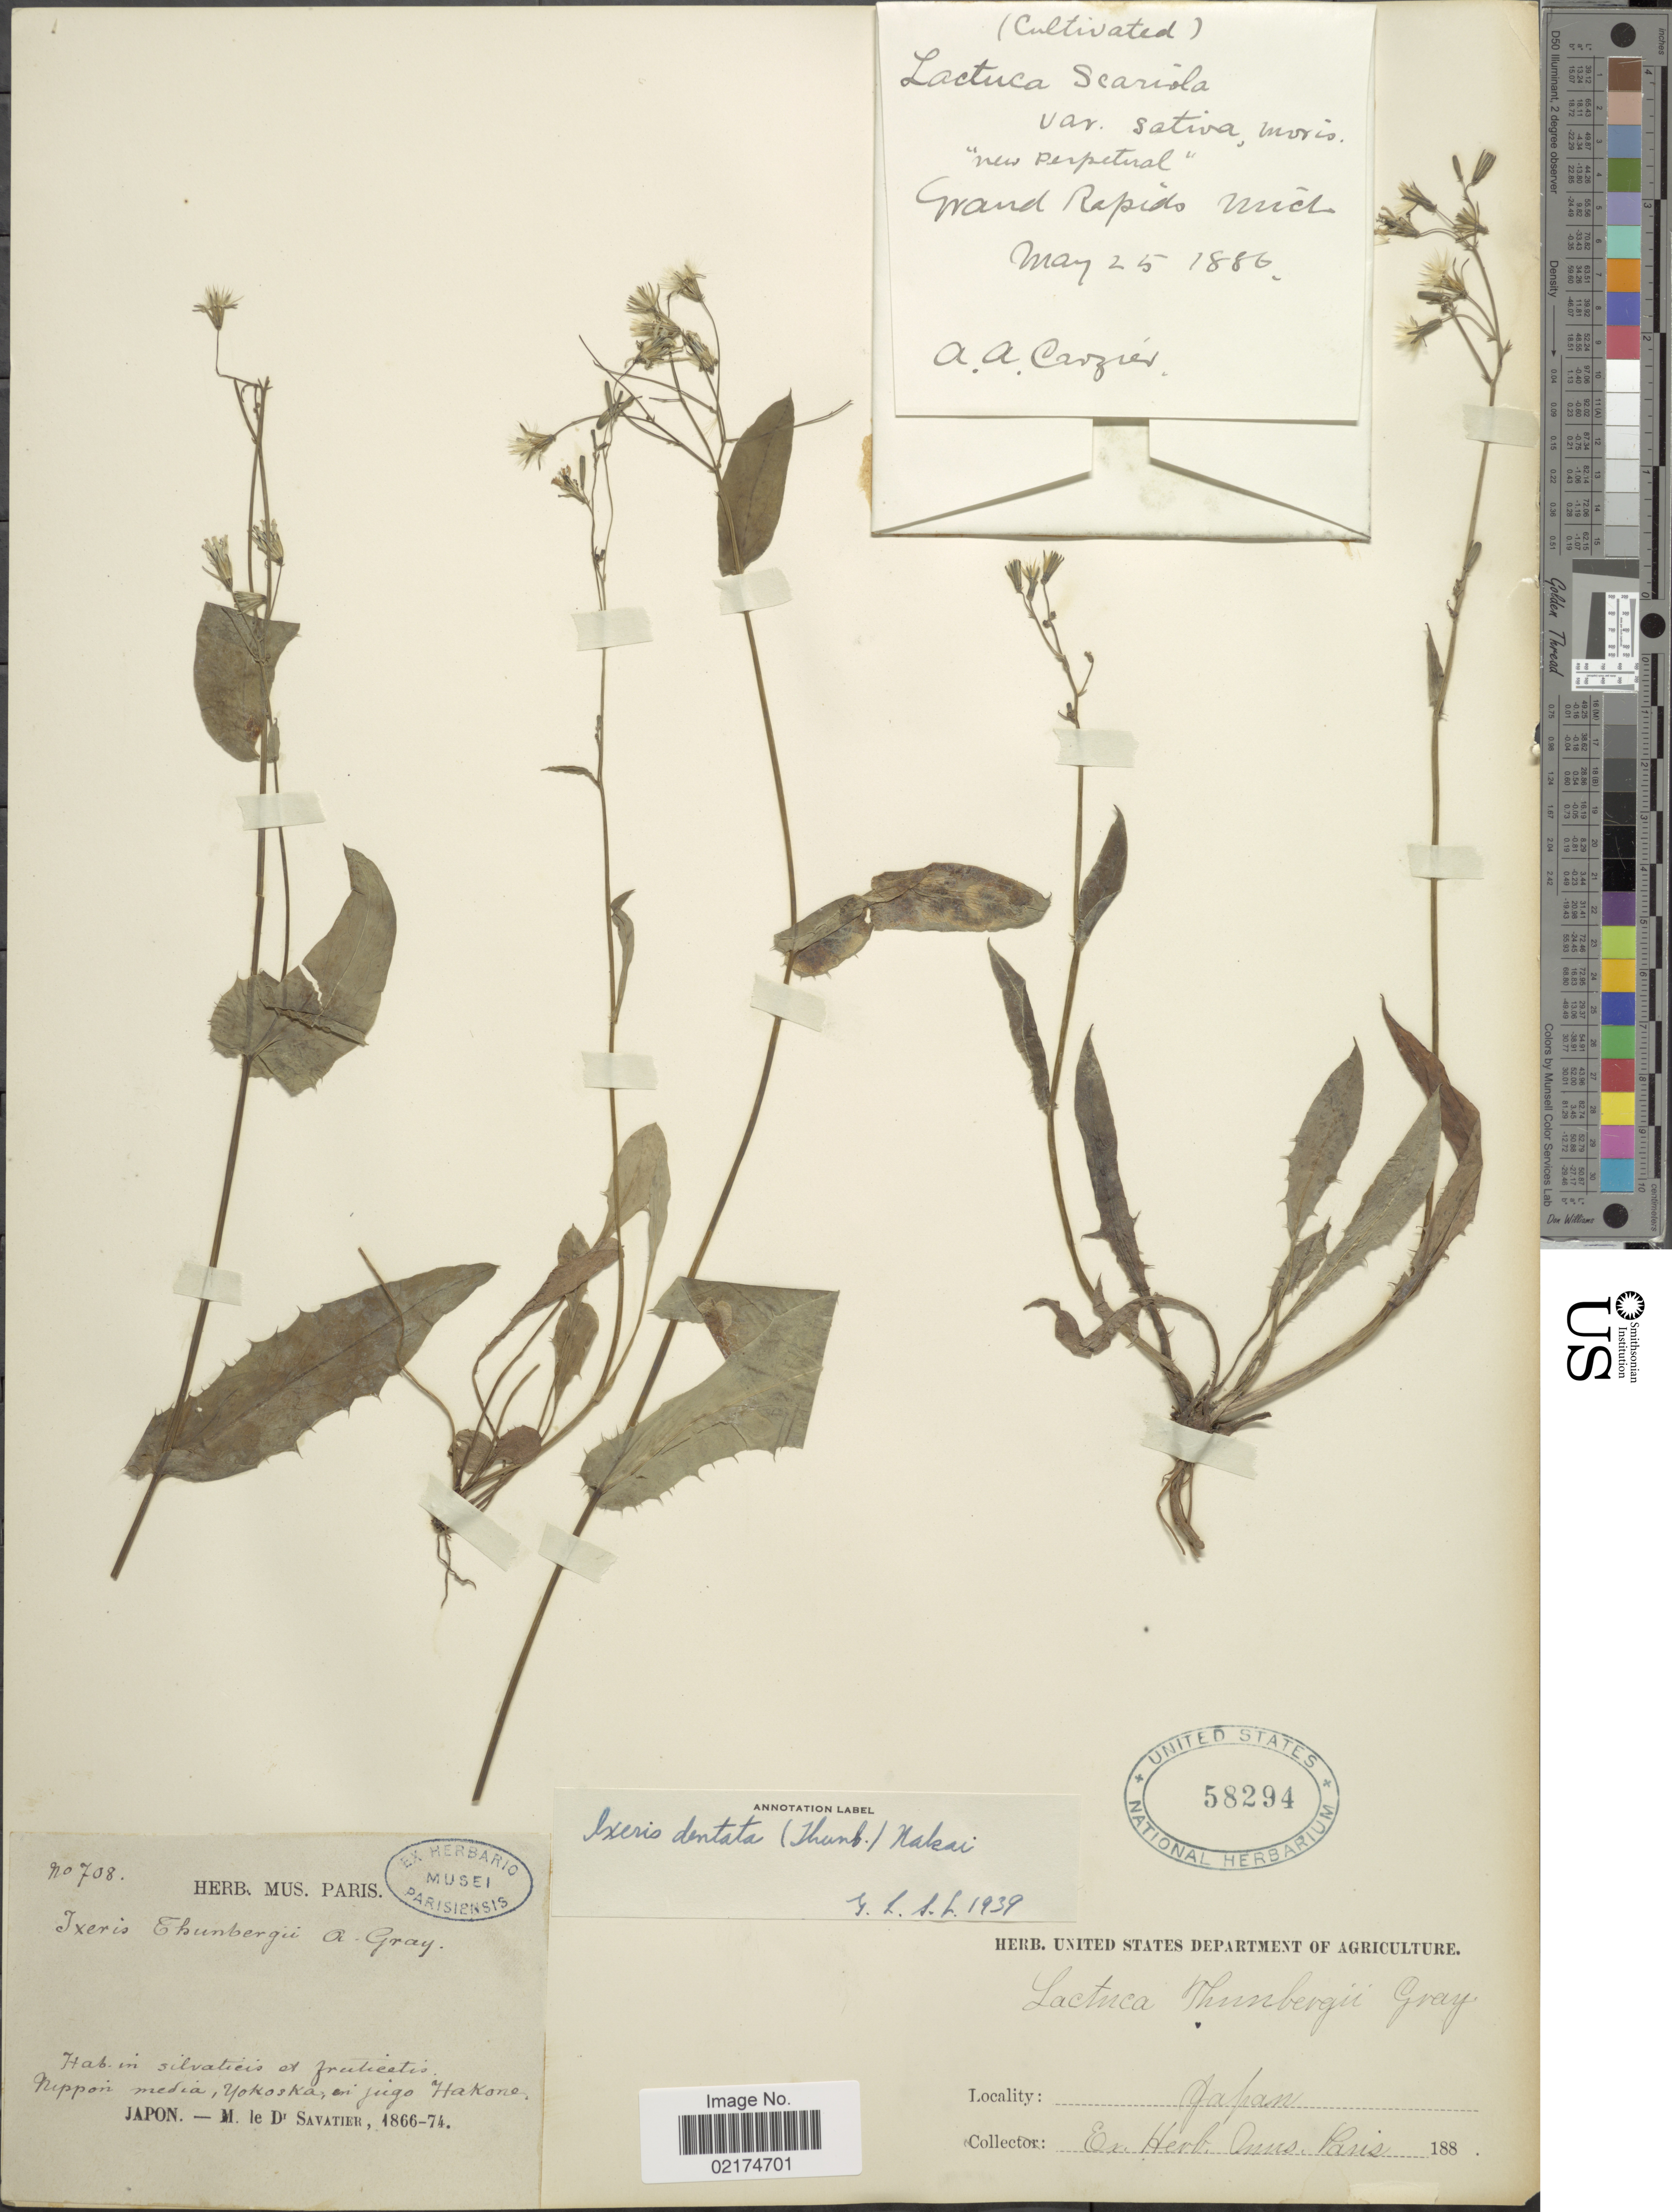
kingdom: Plantae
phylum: Tracheophyta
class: Magnoliopsida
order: Asterales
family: Asteraceae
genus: Ixeridium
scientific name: Ixeridium dentatum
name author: (Thunb.) Tzvelev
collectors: A. Crozier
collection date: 1886-05-25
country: United States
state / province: Michigan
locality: Grand Rapids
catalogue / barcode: US 58294-2